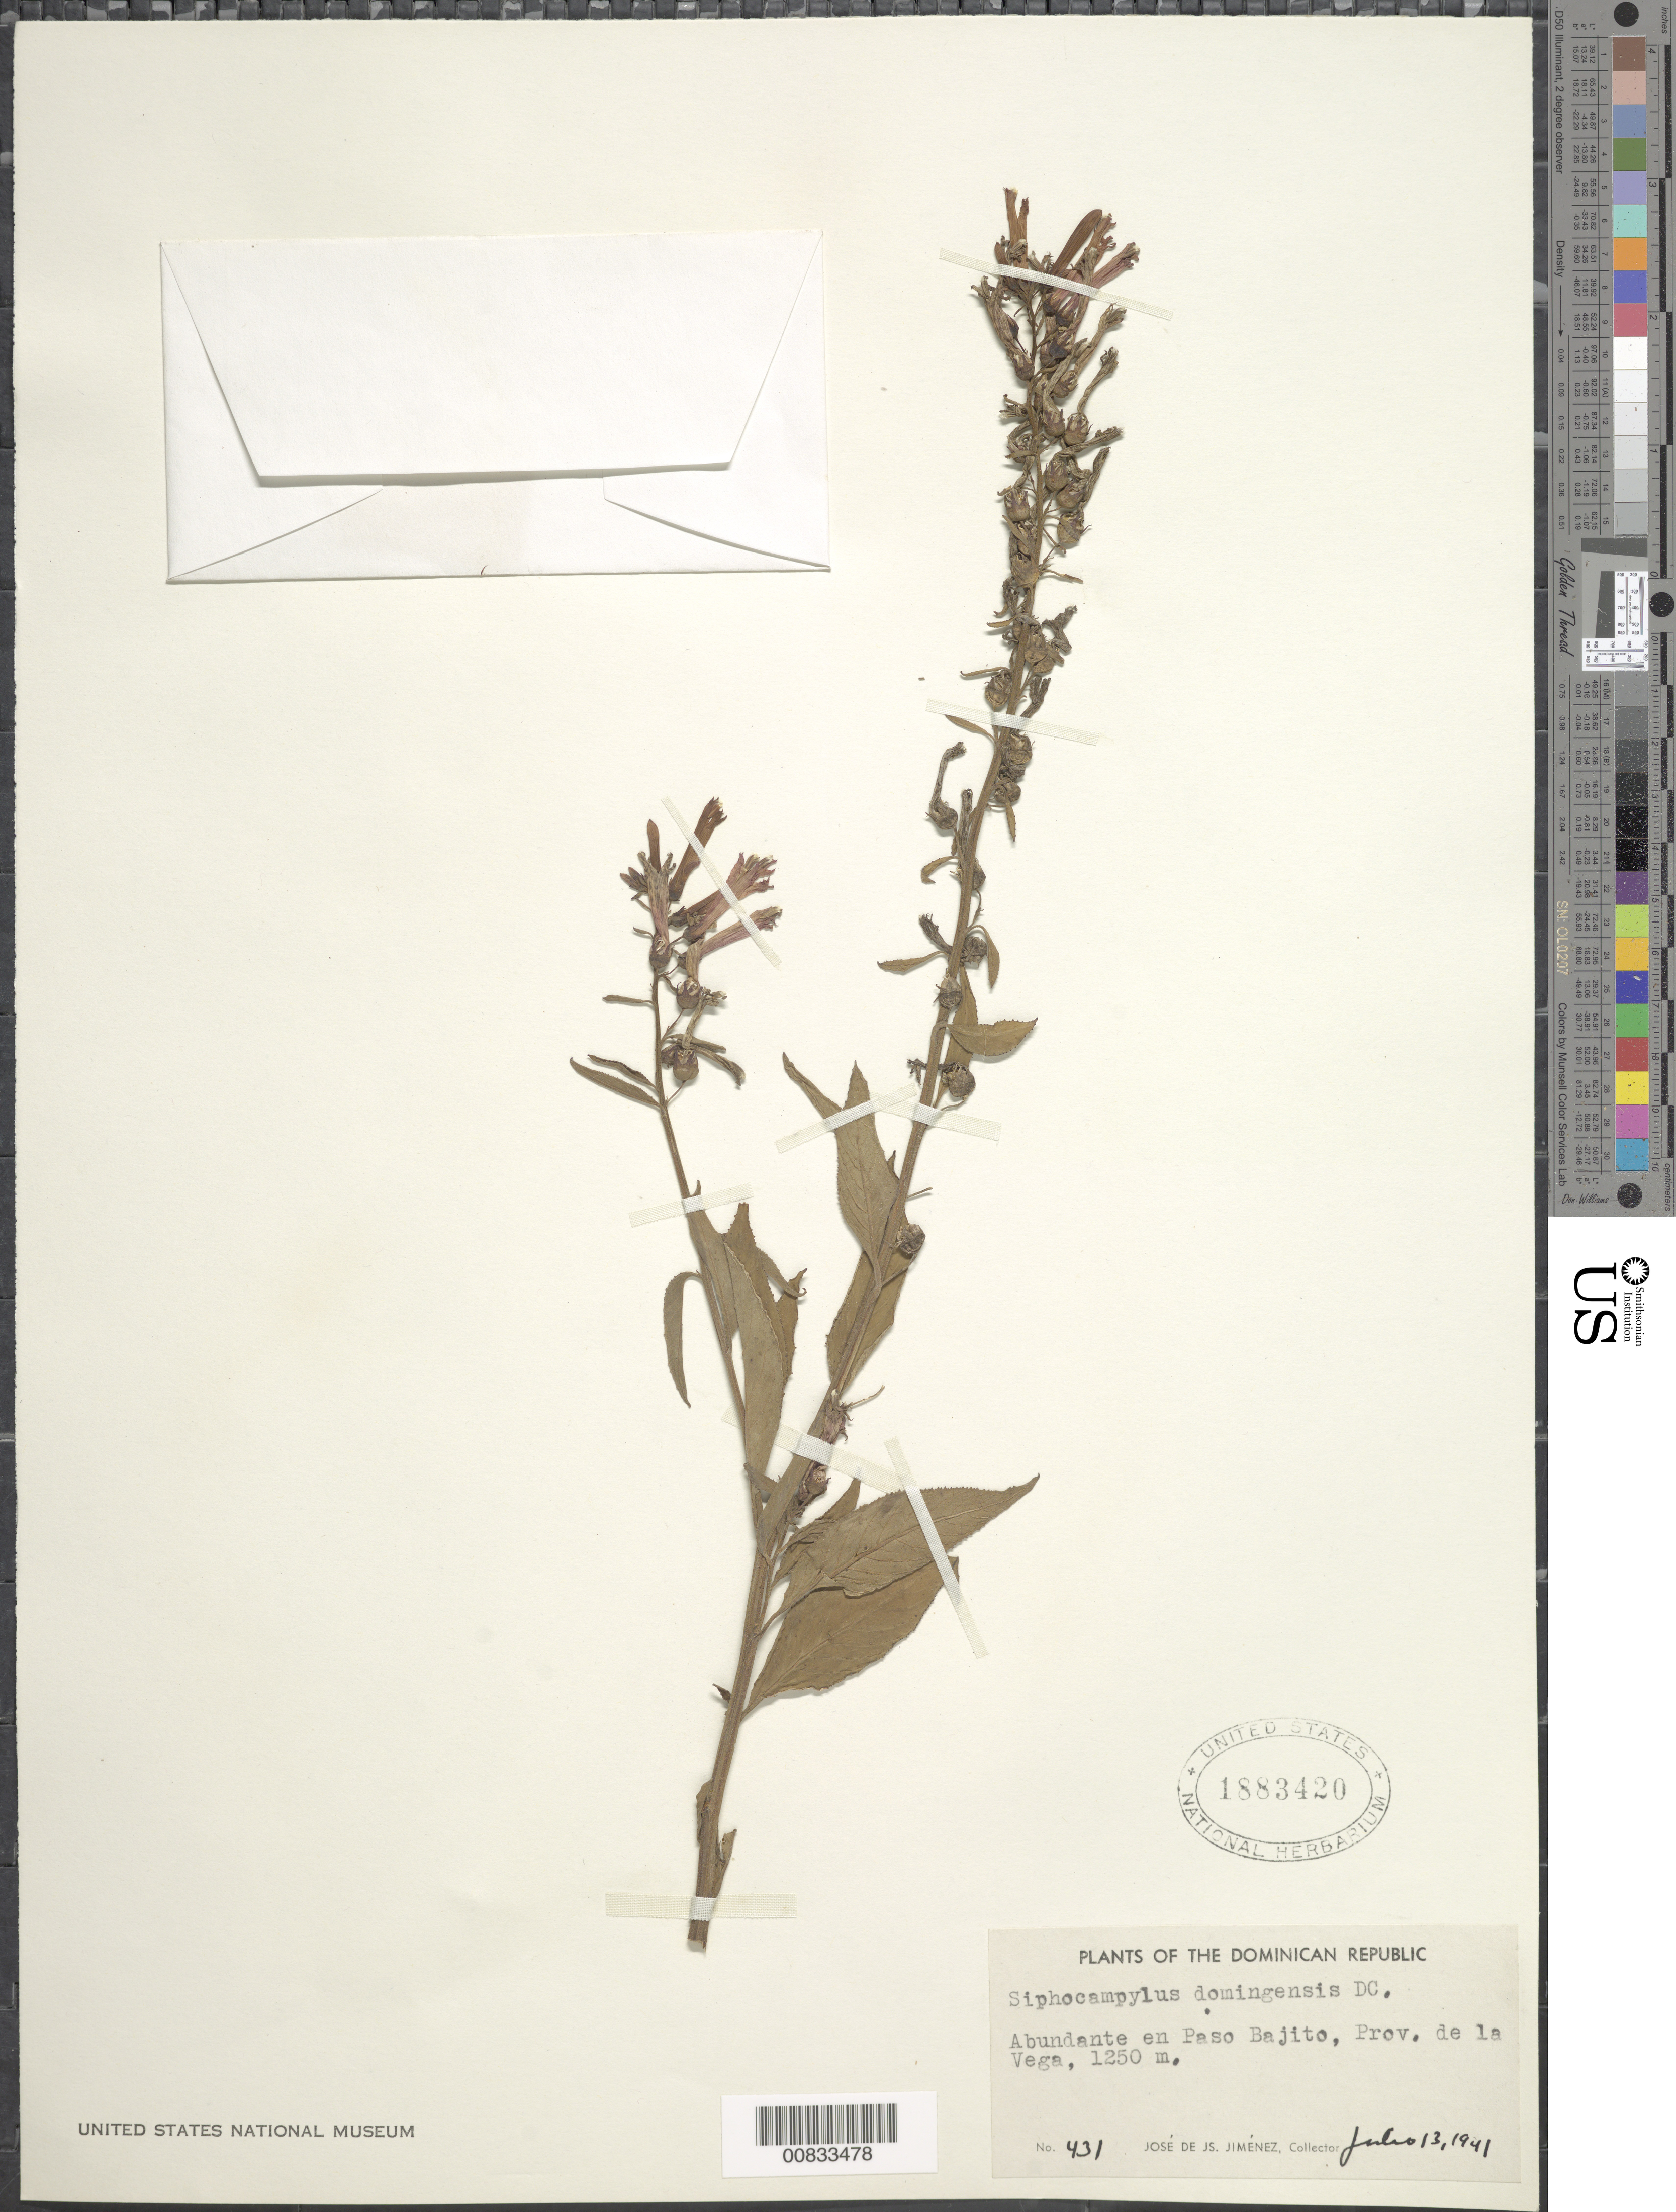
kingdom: Plantae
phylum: Tracheophyta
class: Magnoliopsida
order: Asterales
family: Campanulaceae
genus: Siphocampylus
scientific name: Siphocampylus domingensis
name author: A. DC.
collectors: J. J. Jiménez Almonte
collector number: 431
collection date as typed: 13 Jul 1941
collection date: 1941-07-13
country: Dominican Republic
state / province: La Vega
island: Hispaniola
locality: Paso Bajito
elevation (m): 1250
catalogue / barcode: US 1883420